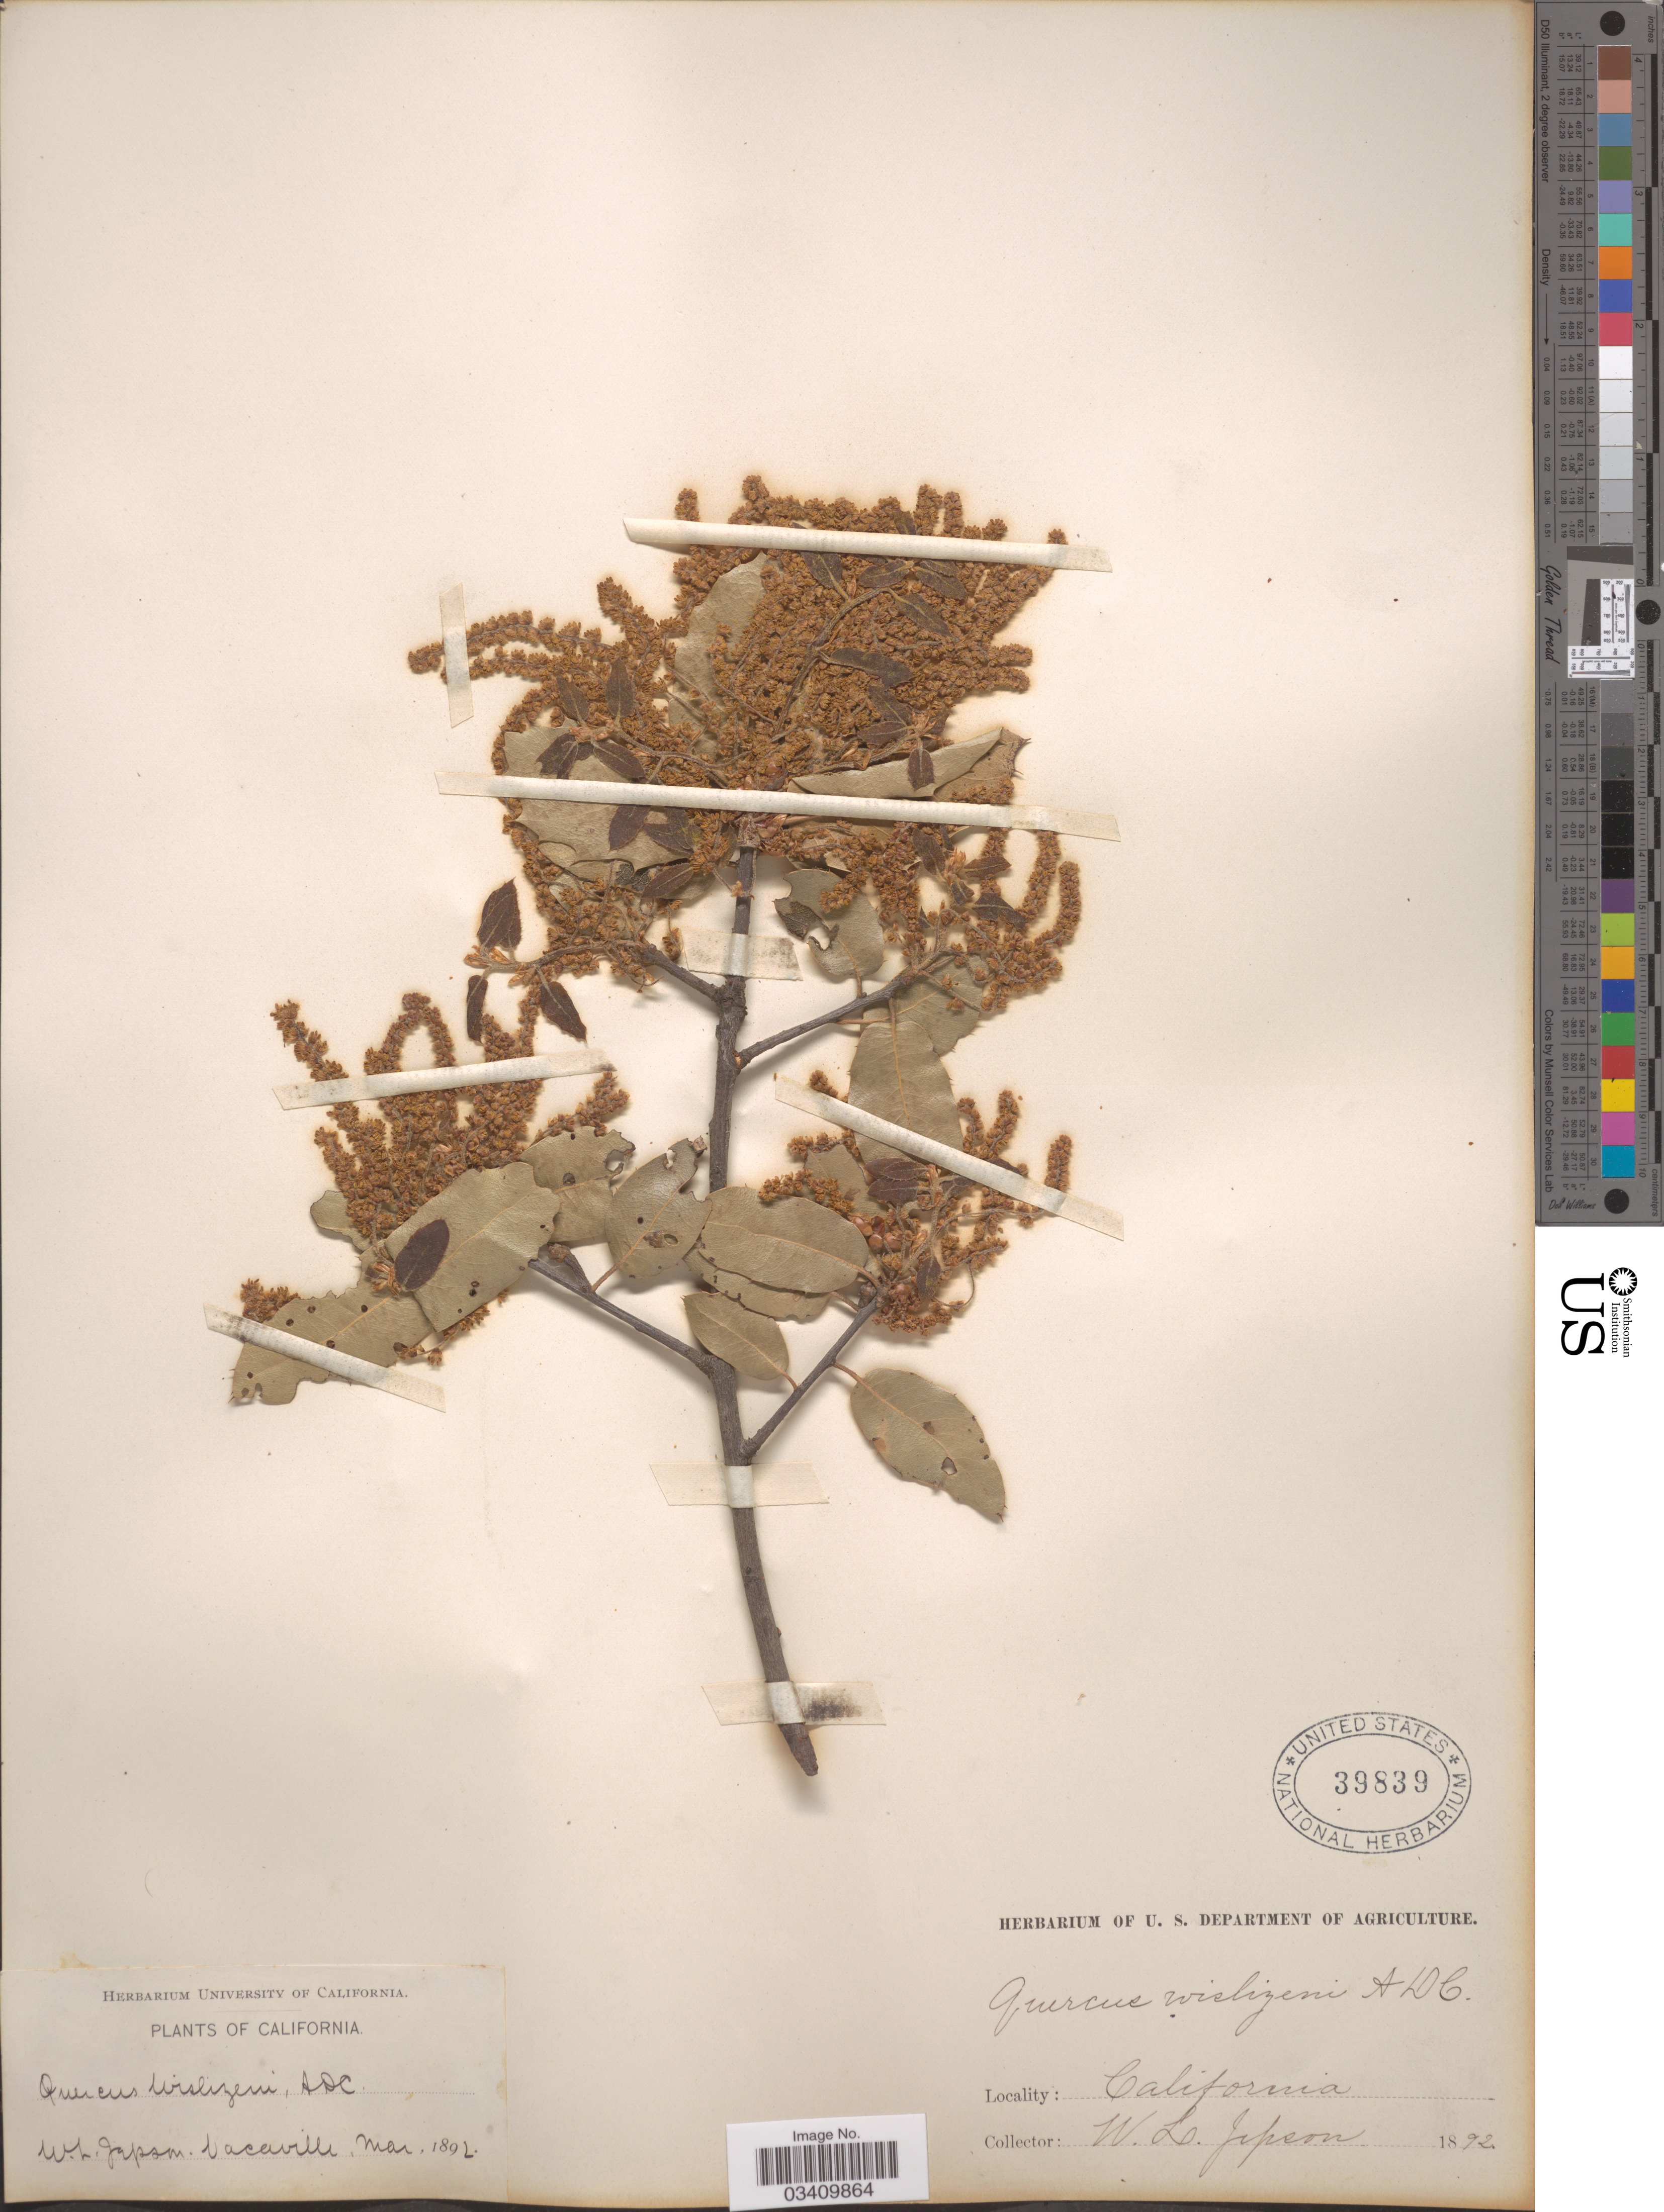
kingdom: Plantae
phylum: Tracheophyta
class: Magnoliopsida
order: Fagales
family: Fagaceae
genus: Quercus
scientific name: Quercus wislizeni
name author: A. DC.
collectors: W. L. Jepson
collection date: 1892-03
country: United States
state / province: California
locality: Vacaville.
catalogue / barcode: US 39839